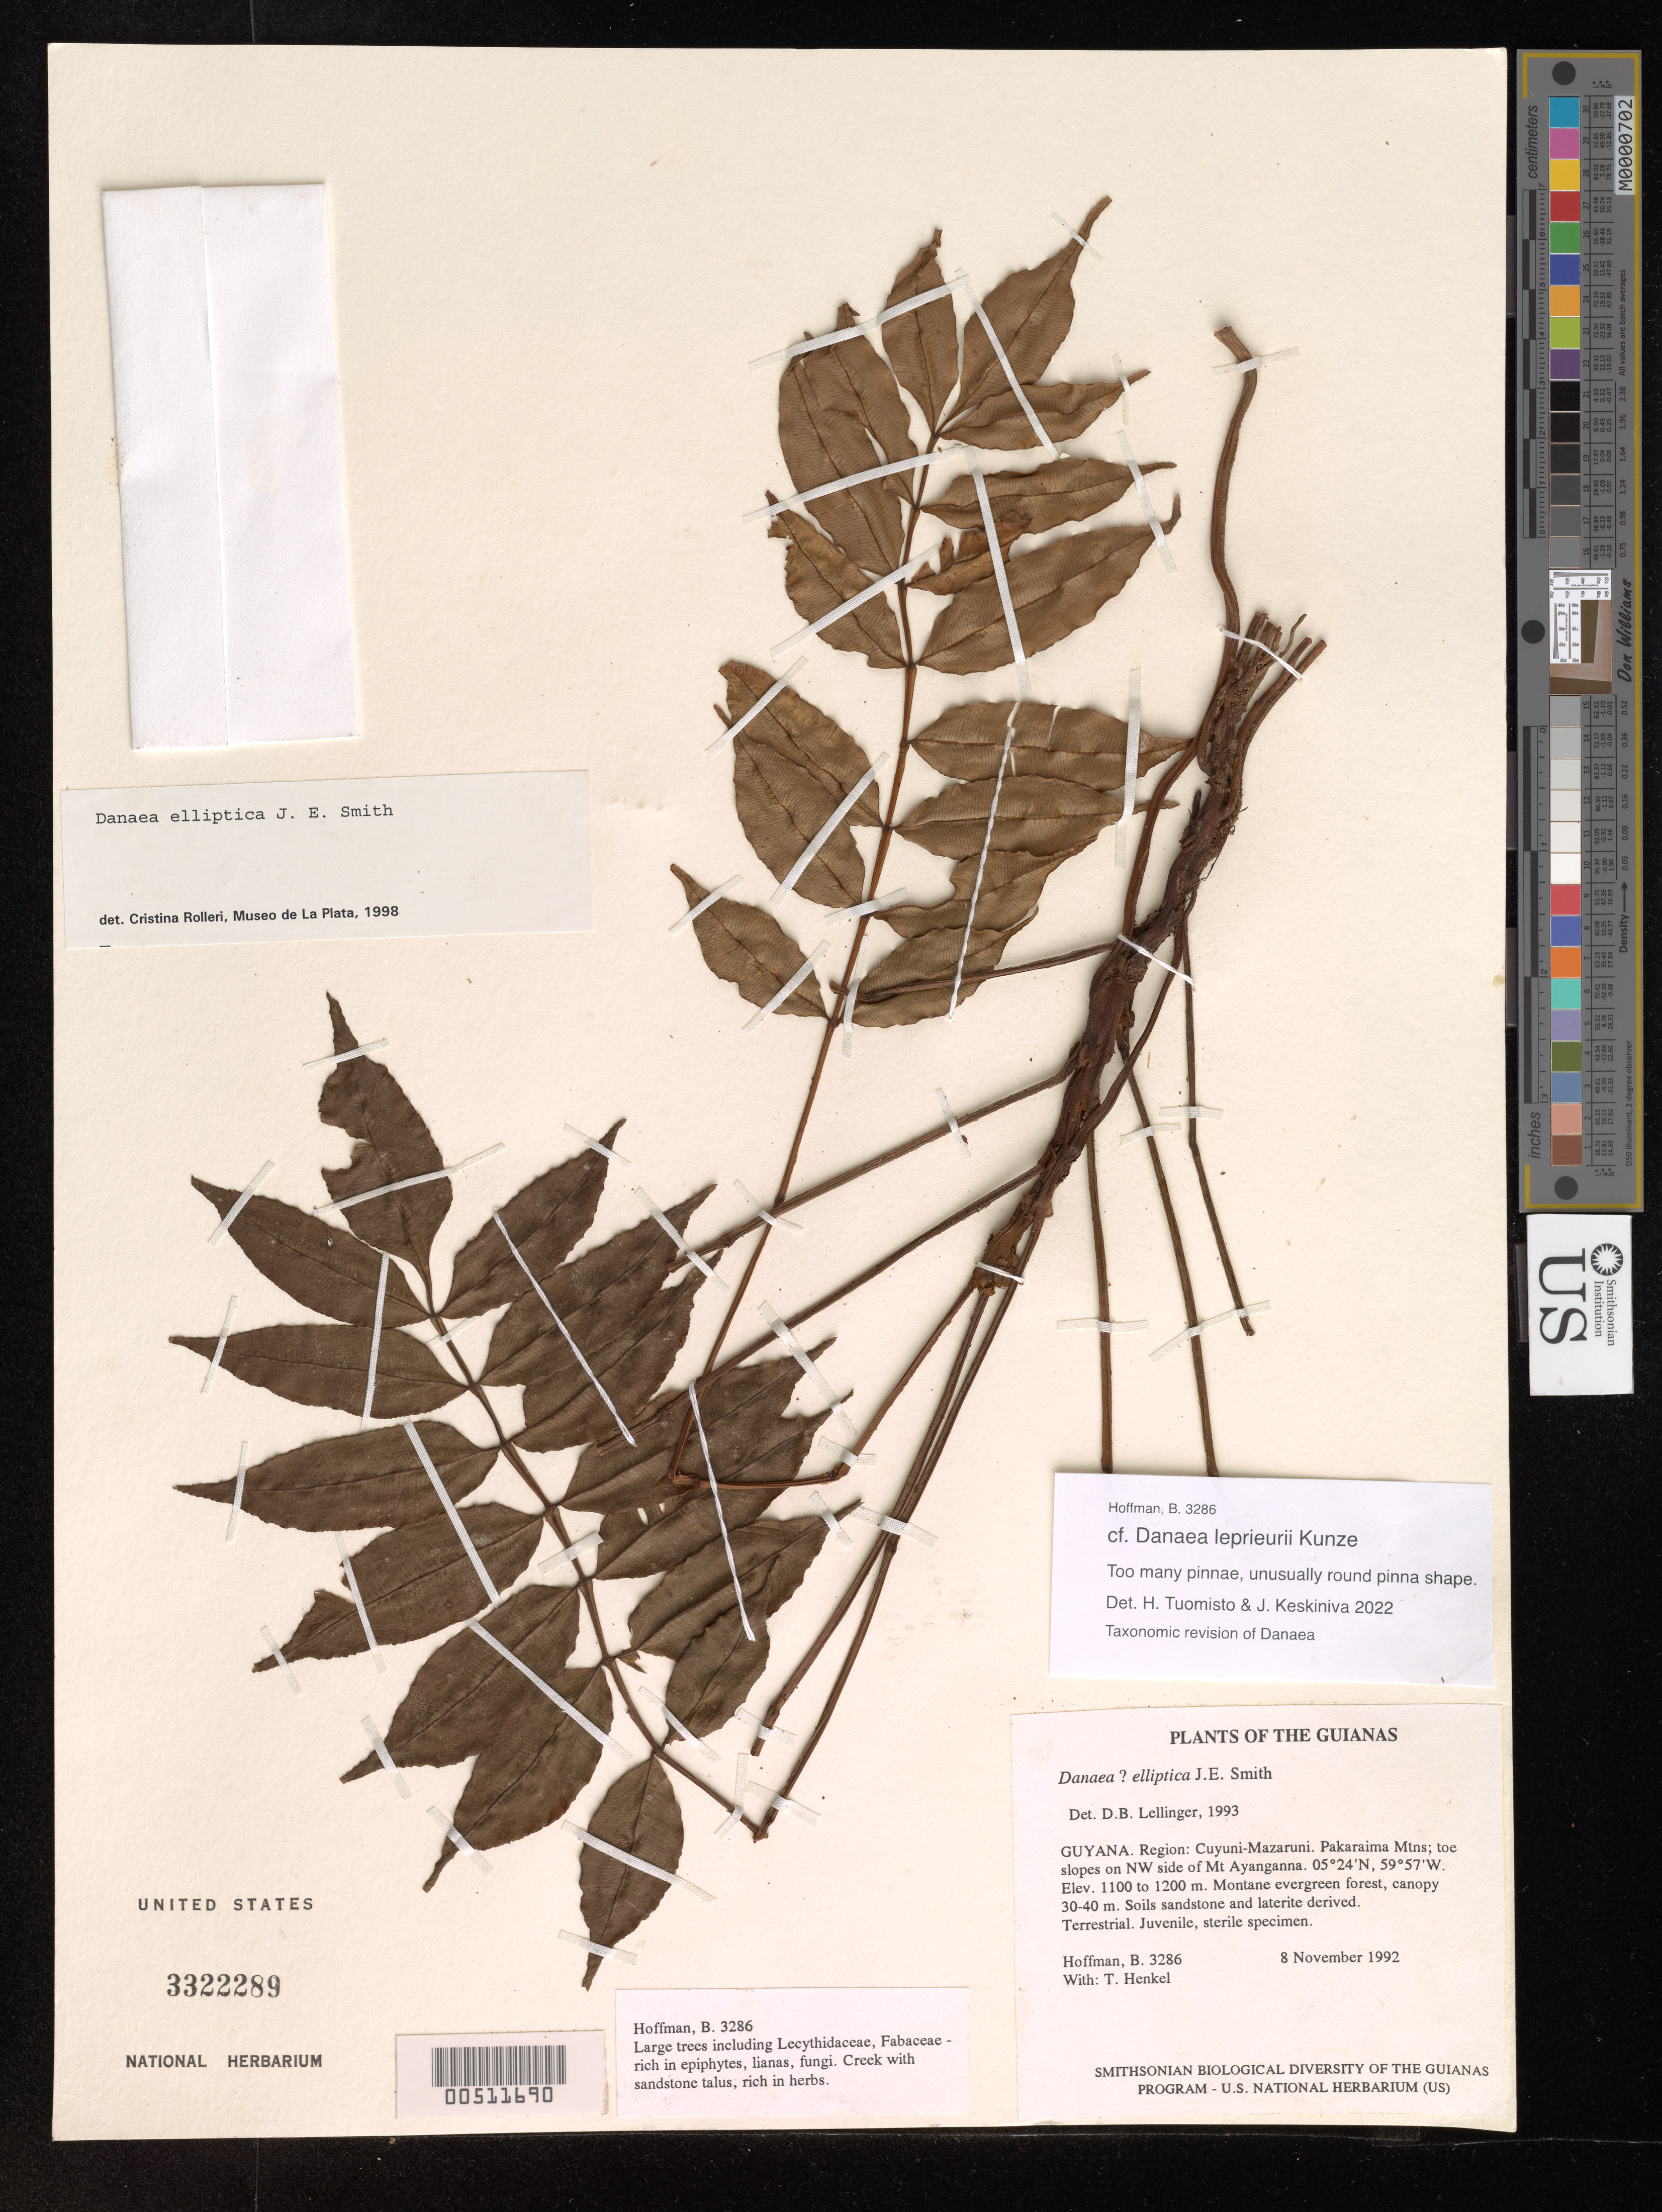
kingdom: Plantae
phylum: Tracheophyta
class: Polypodiopsida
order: Marattiales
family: Marattiaceae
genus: Danaea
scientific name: Danaea leprieurii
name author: Kunze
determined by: Tuomisto, H.; Keskiniva, Janina S.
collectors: B. Hoffman & T. Henkel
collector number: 3286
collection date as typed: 8 November 1992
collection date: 1992-11-08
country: Guyana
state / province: Cuyuni-Mazaruni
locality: Pakaraima Mountains; toe slopes on NW side of Mt. Ayanganna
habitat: Montane evergreen forest, canopy 30-40 m. Soils sandstone and laterite derived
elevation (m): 1100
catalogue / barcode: US 3322289